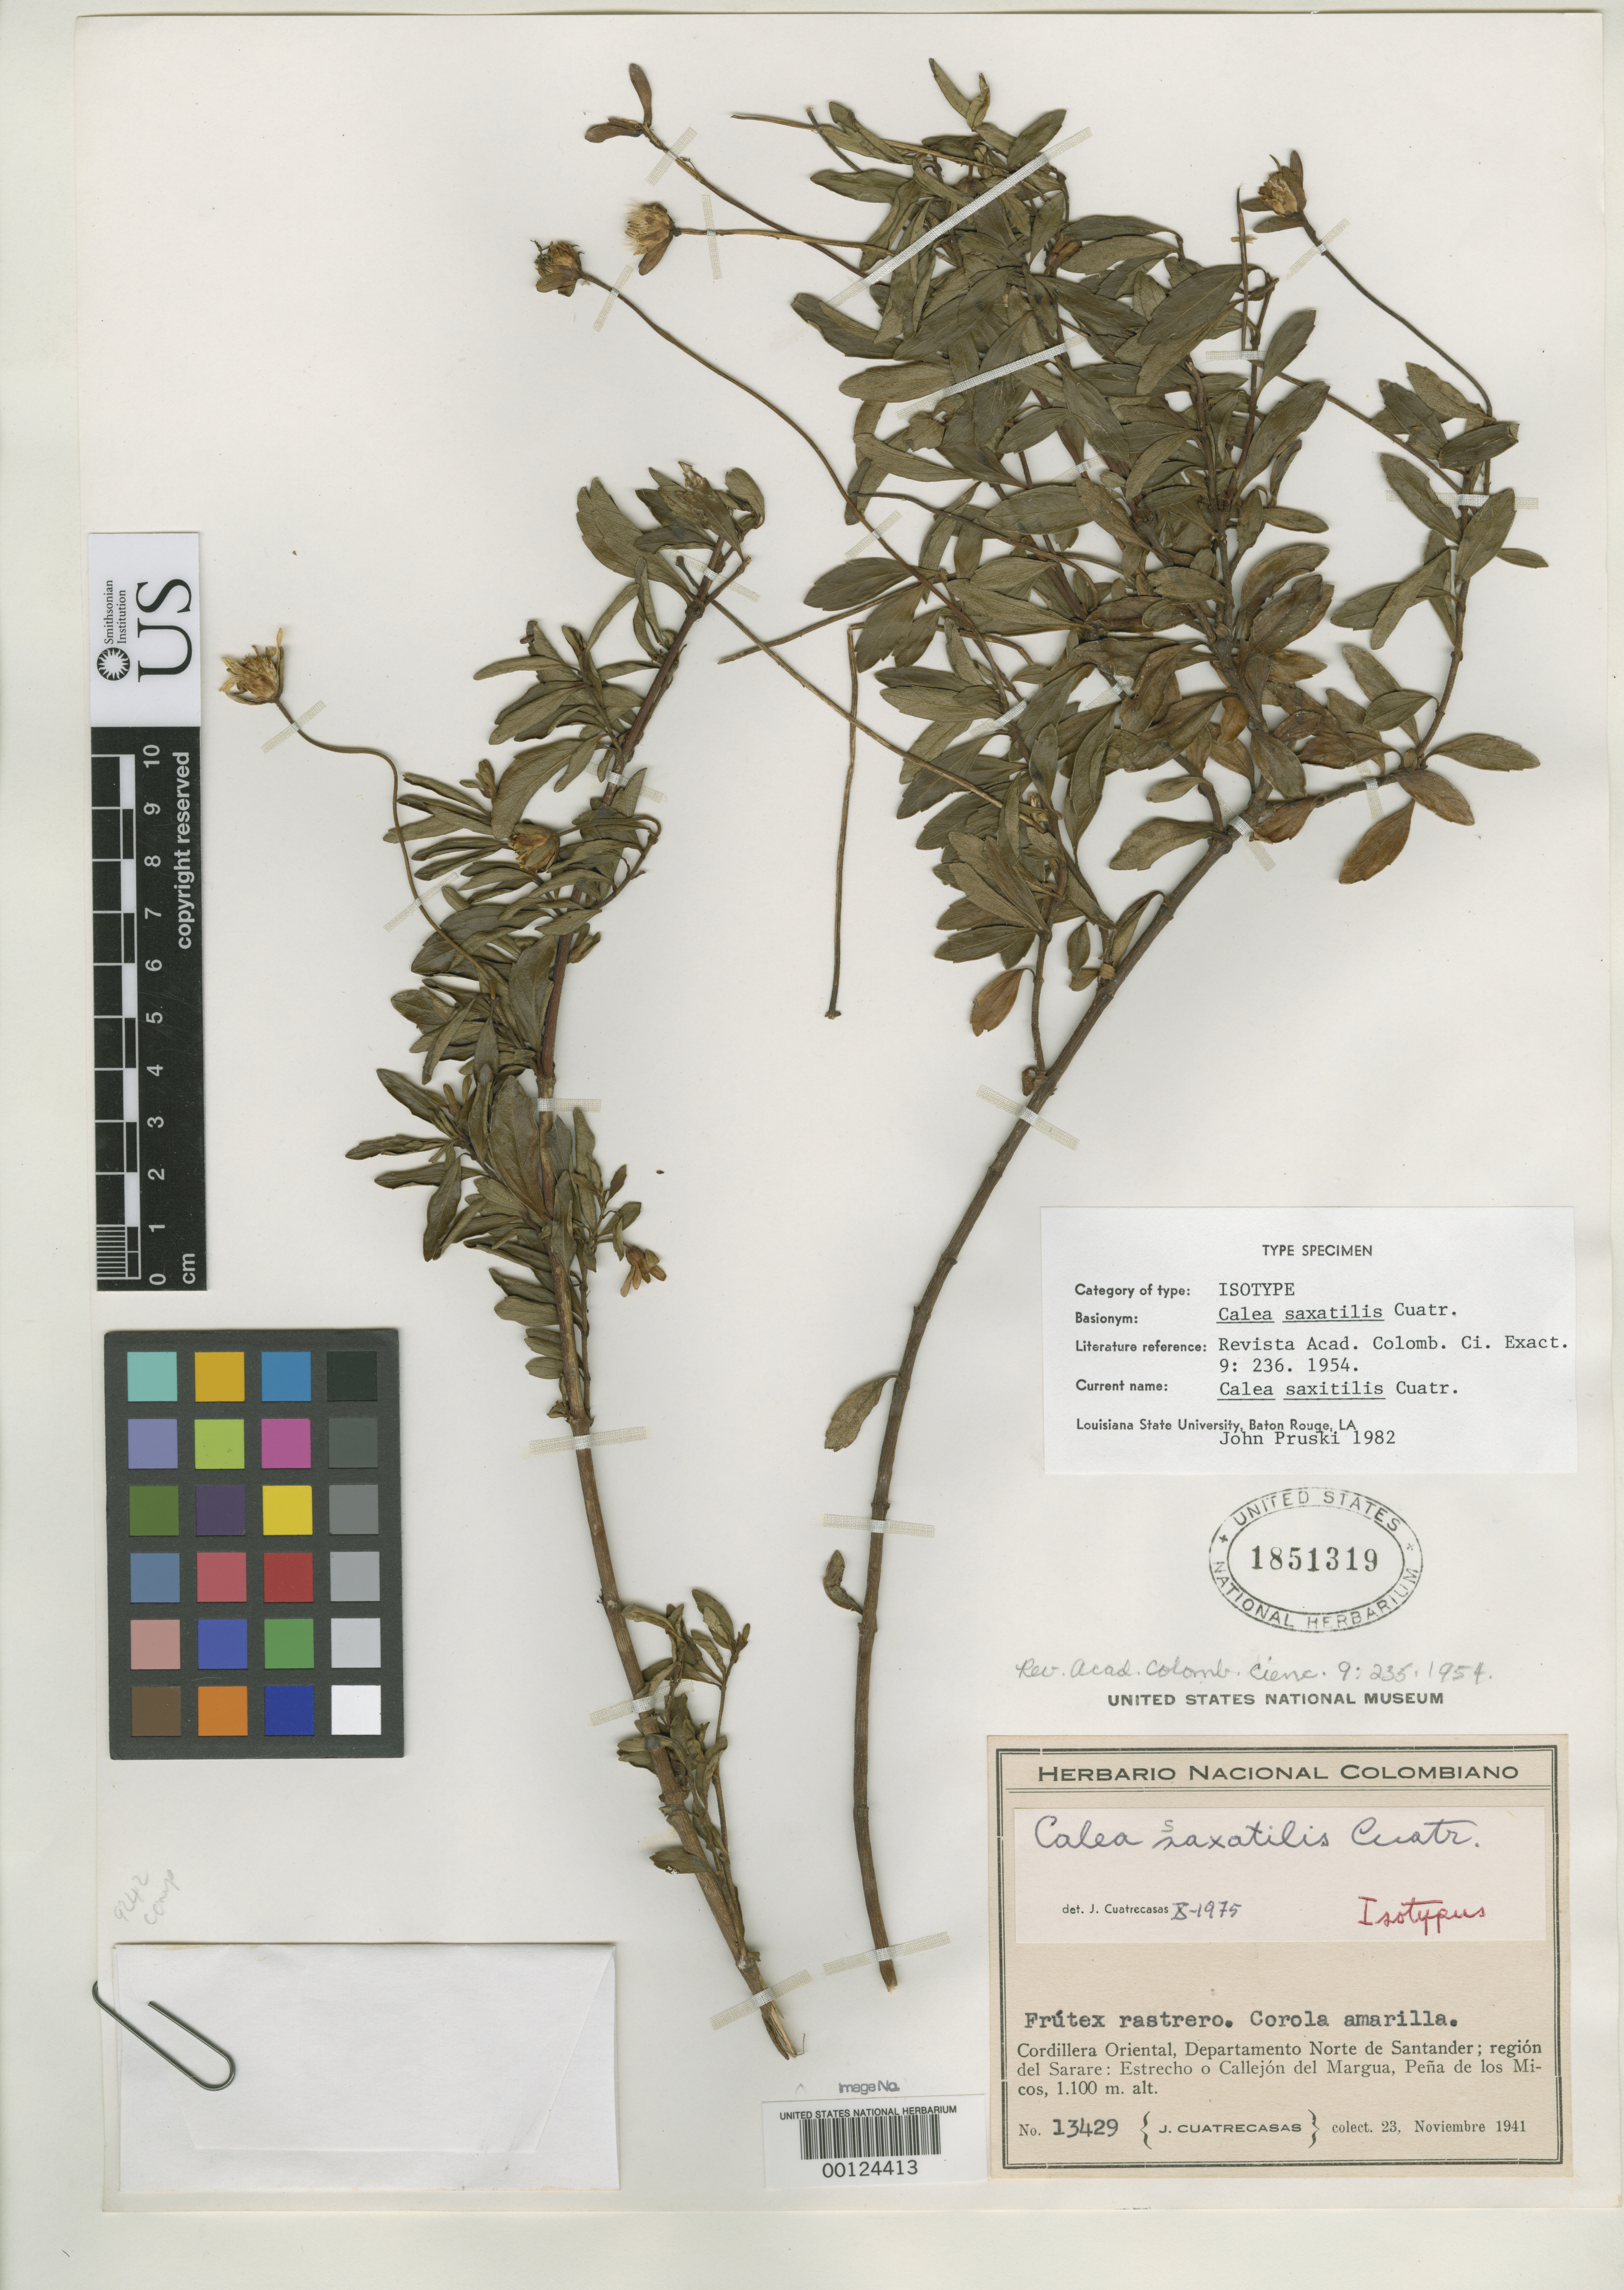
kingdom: Plantae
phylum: Tracheophyta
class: Magnoliopsida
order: Asterales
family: Asteraceae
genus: Calea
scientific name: Calea saxatilis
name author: Cuatrec.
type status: Isotype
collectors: J. Cuatrecasas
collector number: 13429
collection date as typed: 23 Nov 1941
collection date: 1941-11-23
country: Colombia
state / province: Norte de Santander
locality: Region del Sarare, Estrecho Callijon del Margua.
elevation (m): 1100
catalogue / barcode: US 1851319